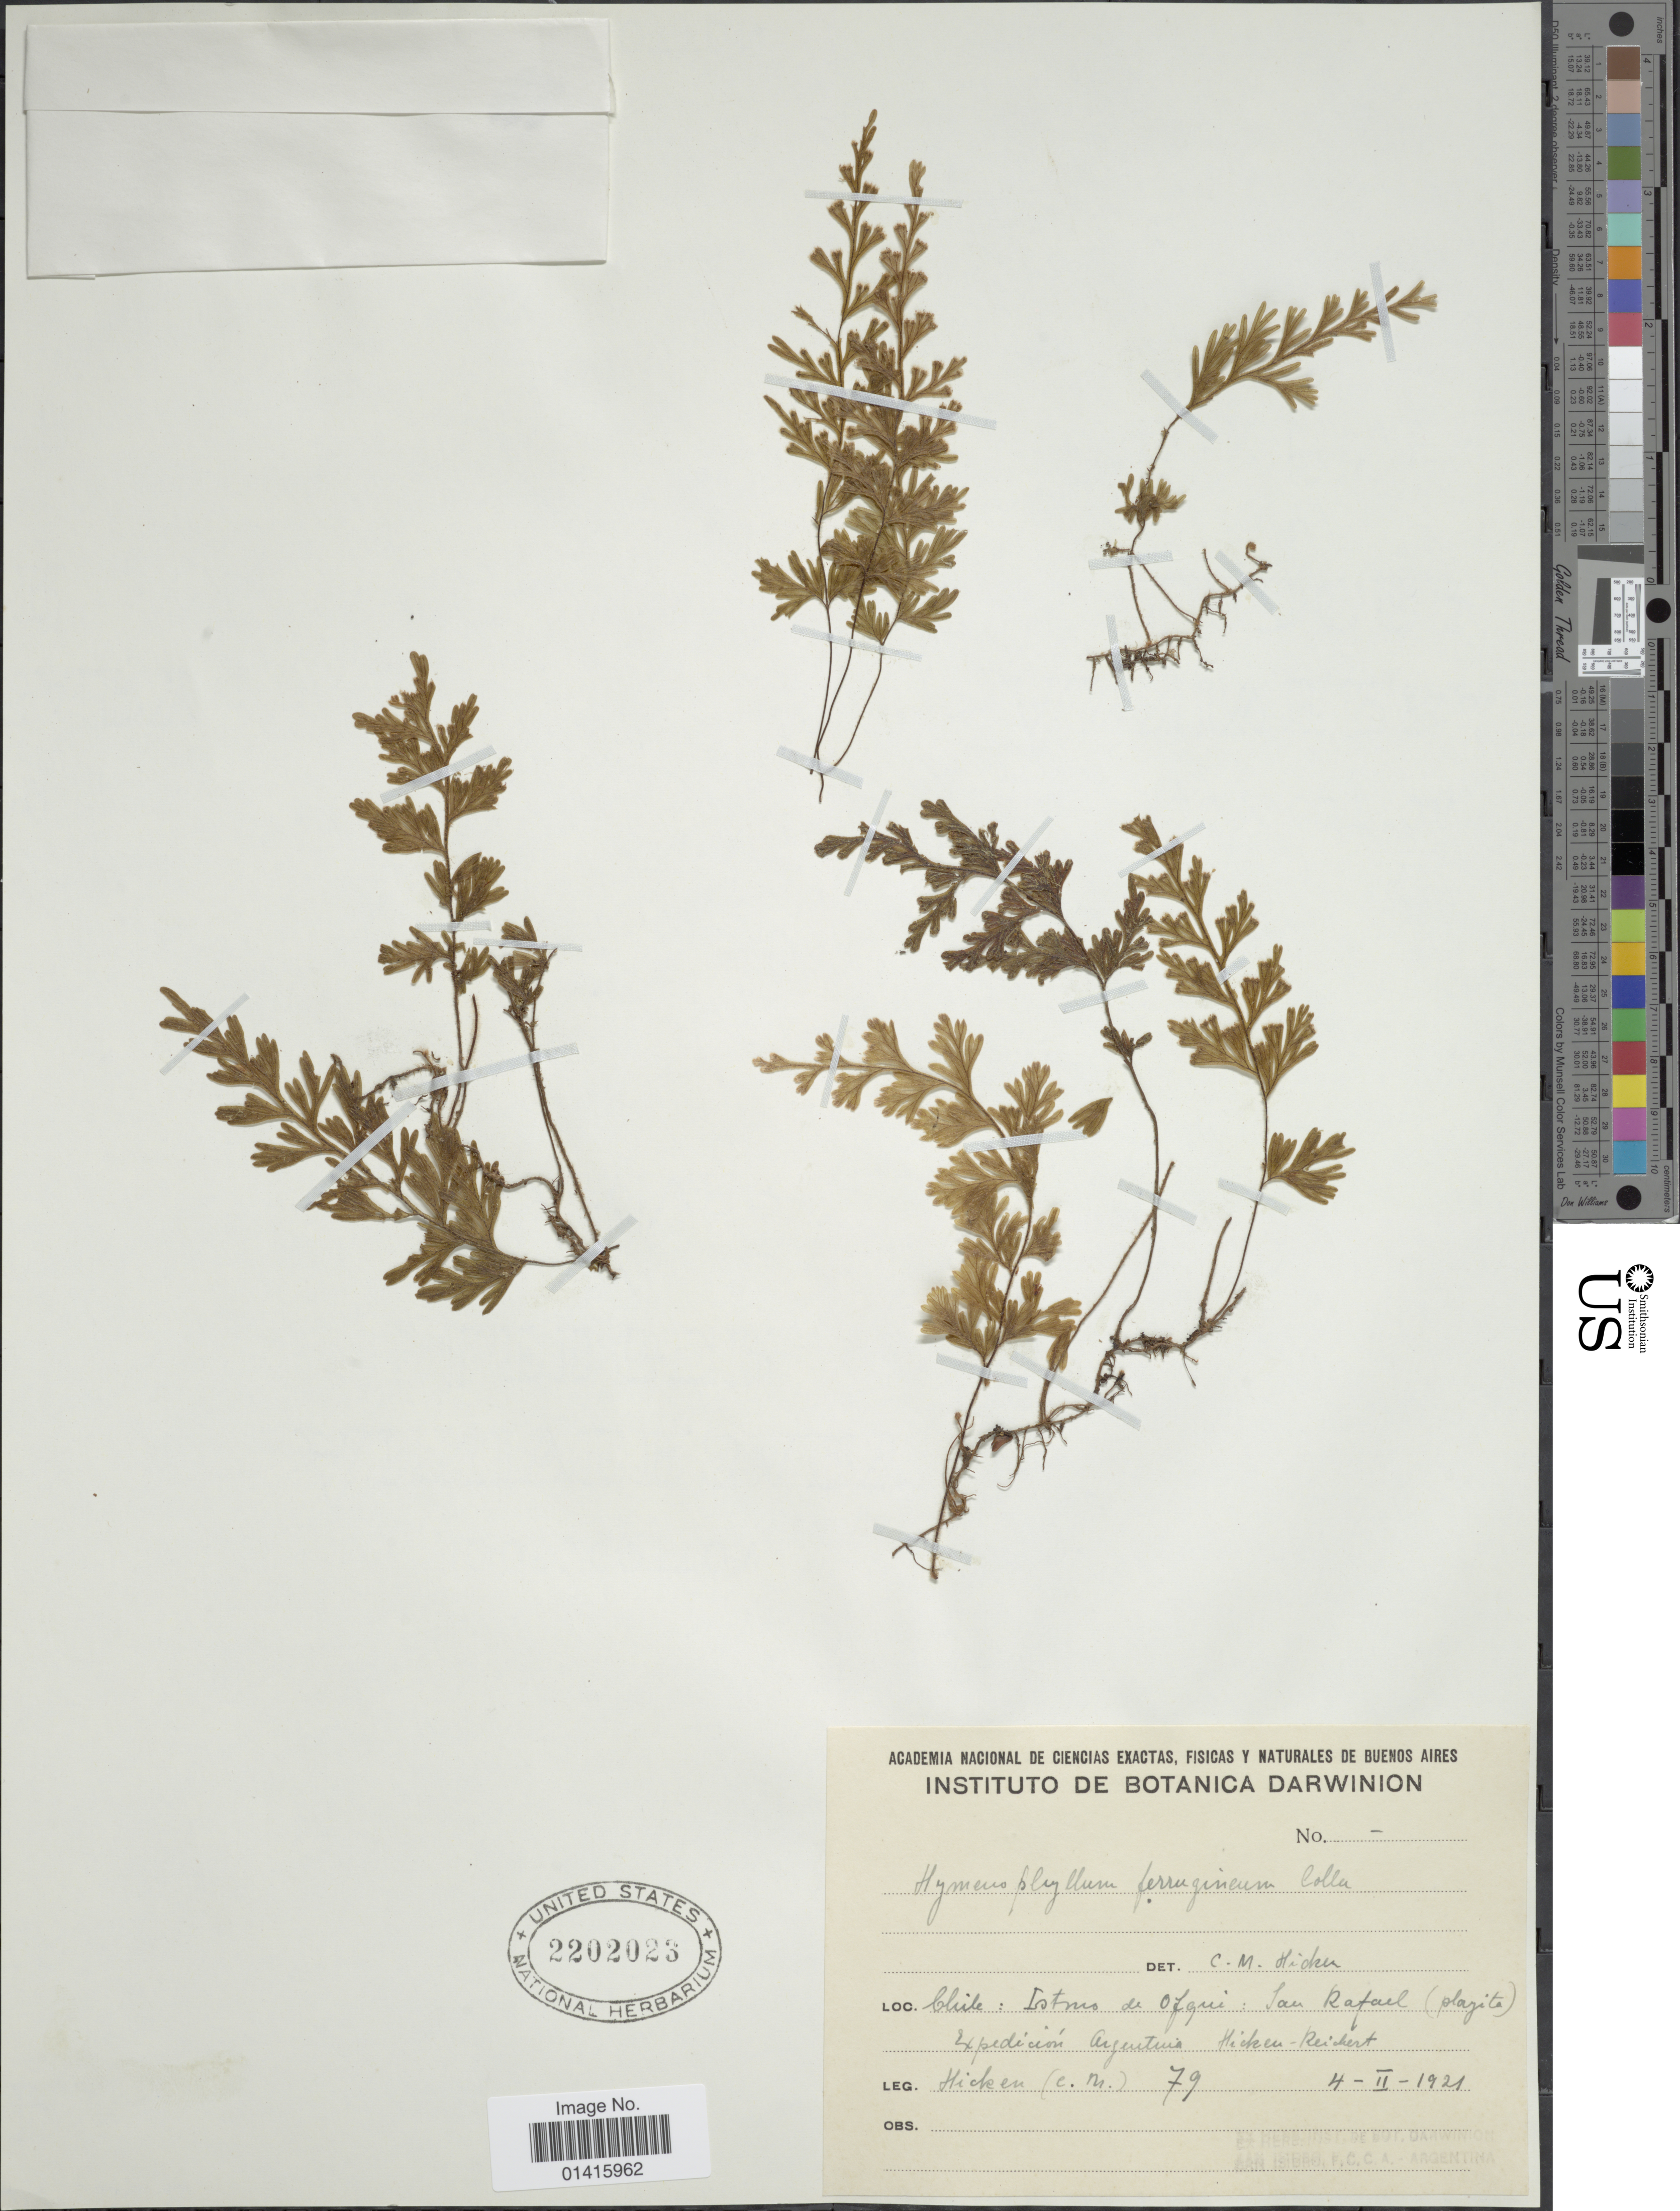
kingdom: Plantae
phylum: Tracheophyta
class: Polypodiopsida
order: Hymenophyllales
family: Hymenophyllaceae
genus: Hymenophyllum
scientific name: Hymenophyllum ferrugineum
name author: Colla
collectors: C. M. Hicken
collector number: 79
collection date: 1921-02-04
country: Chile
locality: Chile: Istmo de Ofqui: San Rafael(plazita).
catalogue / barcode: US 2202023